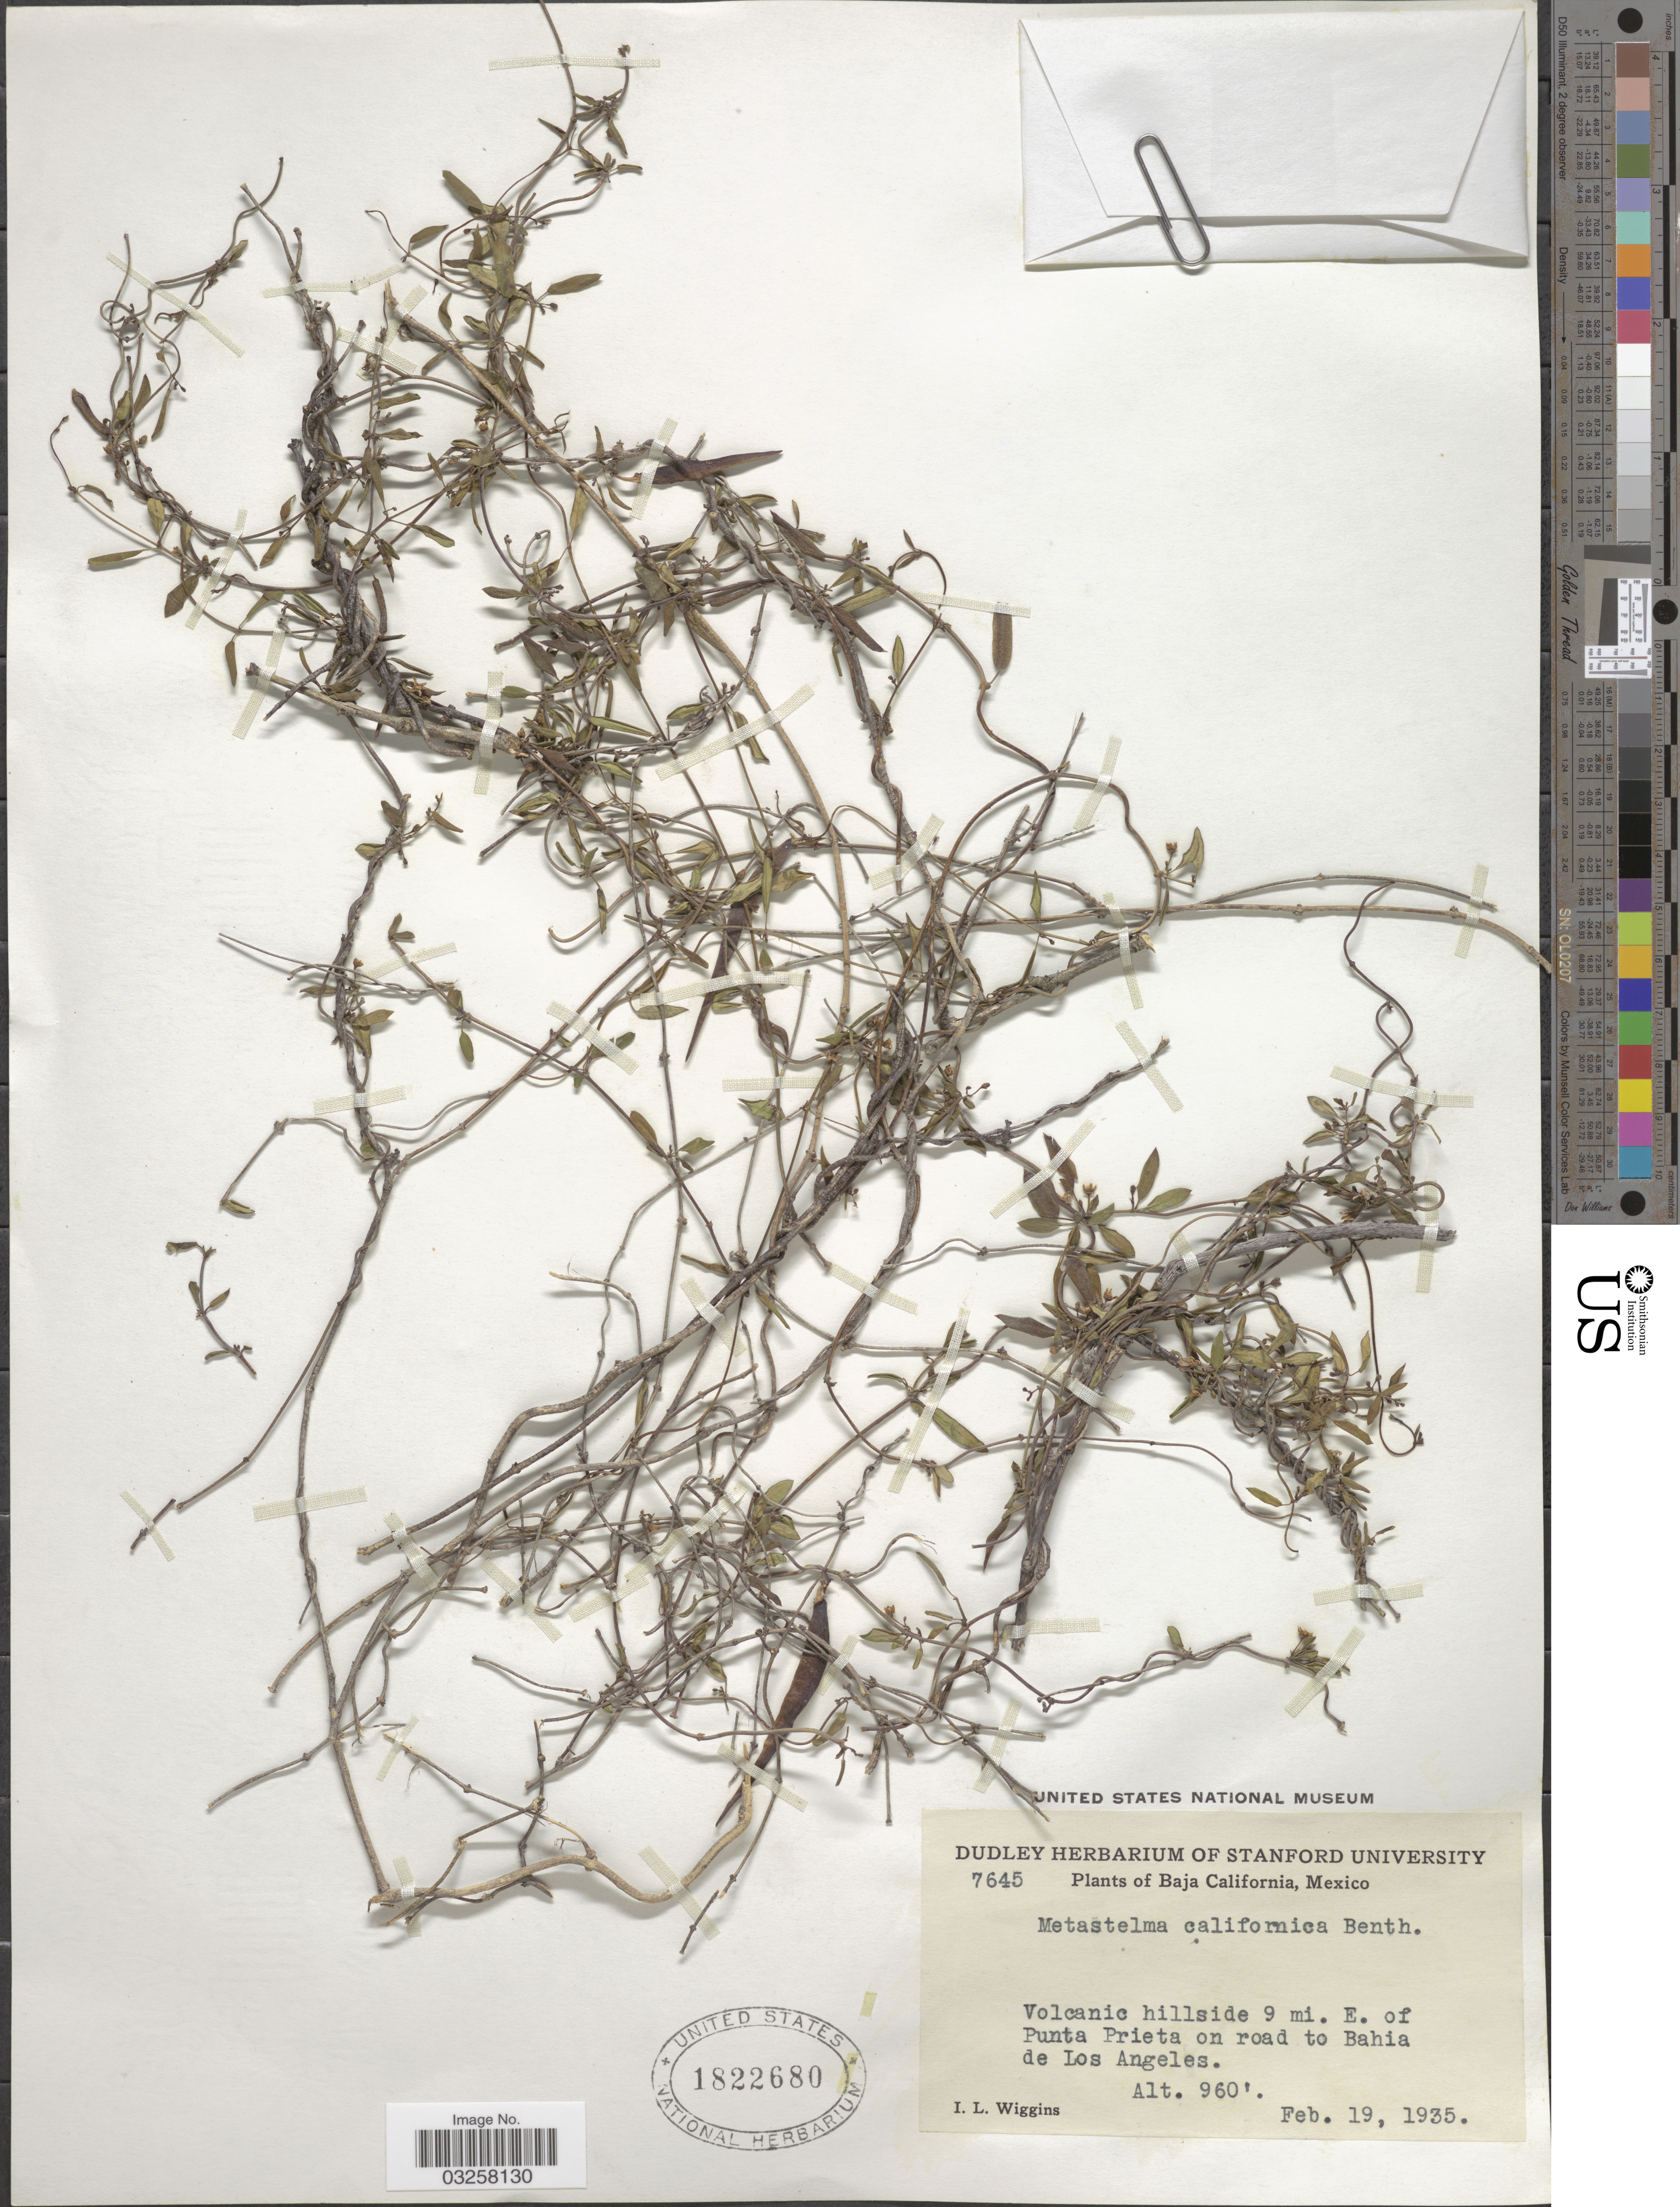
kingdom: Plantae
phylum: Tracheophyta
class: Magnoliopsida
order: Gentianales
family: Apocynaceae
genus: Metastelma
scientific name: Metastelma californicum subsp. californicum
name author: Benth.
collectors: I. L. Wiggins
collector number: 7645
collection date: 1935-02-19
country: Mexico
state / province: Baja California Norte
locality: Volcanic hillside 9 mi. E. of Punta Prieta on road to Bahia de Los Angeles.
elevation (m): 293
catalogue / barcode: US 1822680